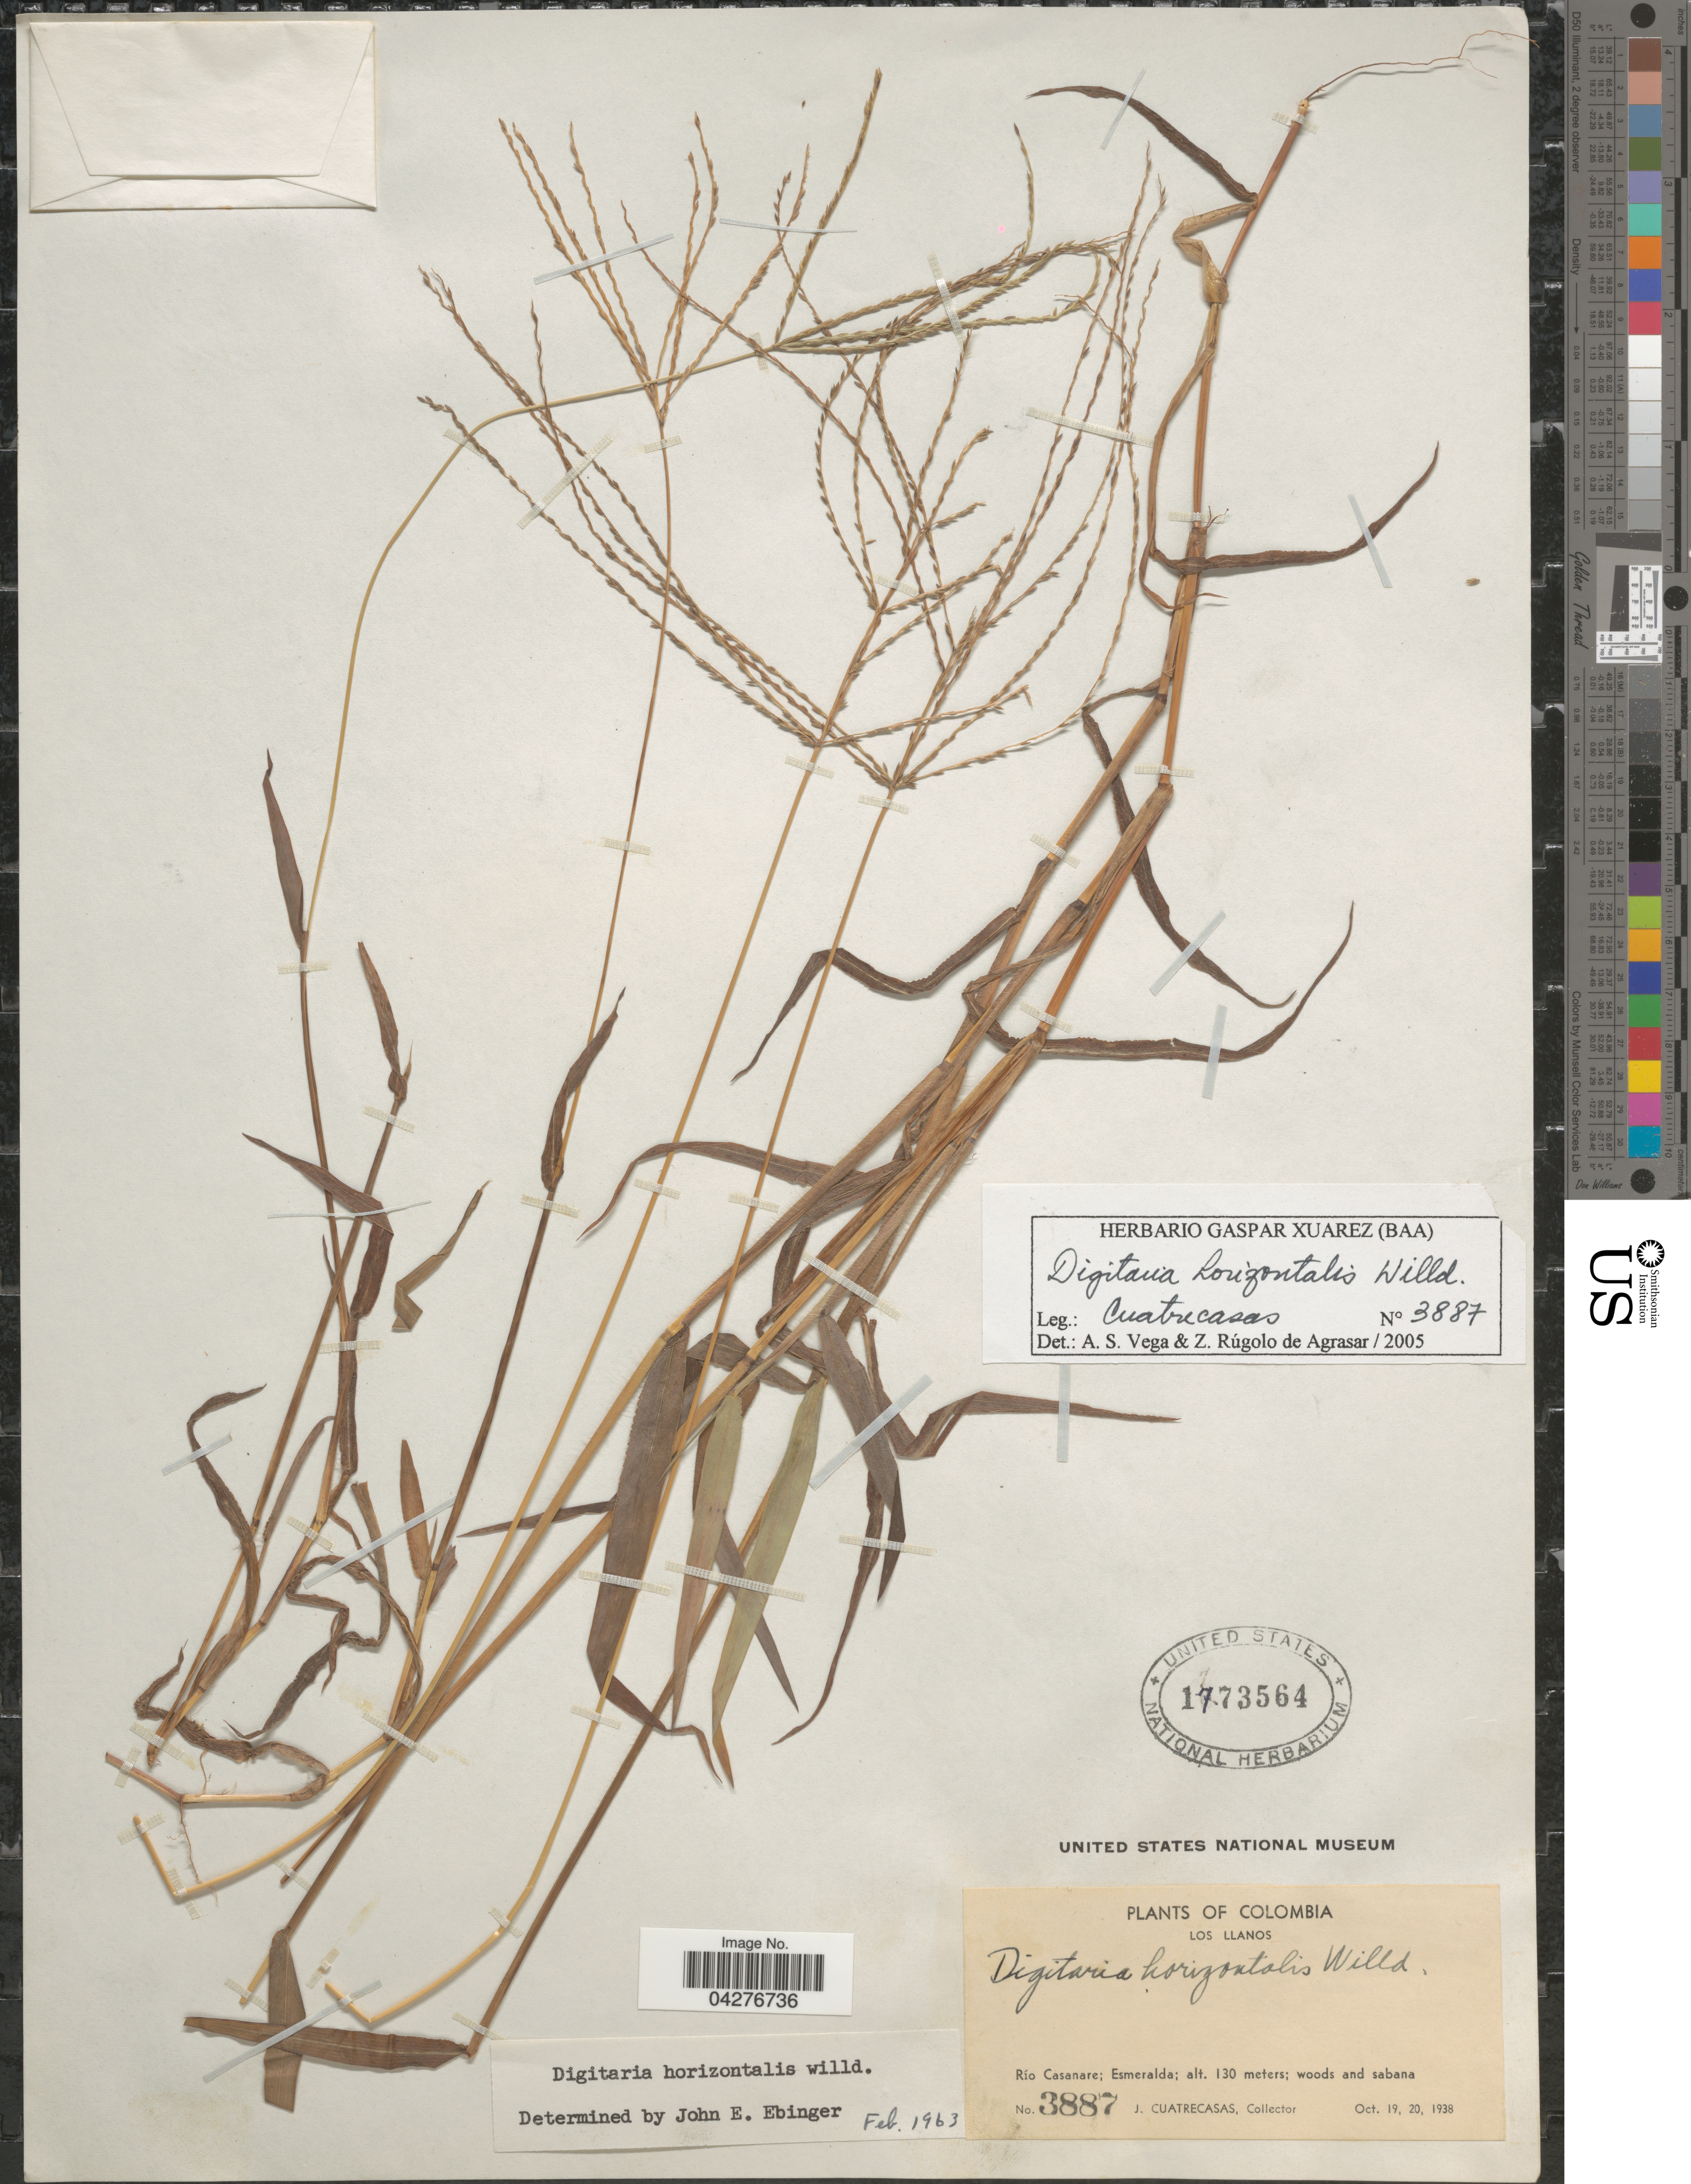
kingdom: Plantae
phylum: Tracheophyta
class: Liliopsida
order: Poales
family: Poaceae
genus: Digitaria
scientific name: Digitaria horizontalis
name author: Willd.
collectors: J. Cuatrecasas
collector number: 3887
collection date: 1938-10-19/1938-10-20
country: Colombia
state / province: Casanare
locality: Los Llanos. Río Casanare; Esmeralda. Woods and sabana.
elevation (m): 130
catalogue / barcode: US 1773564